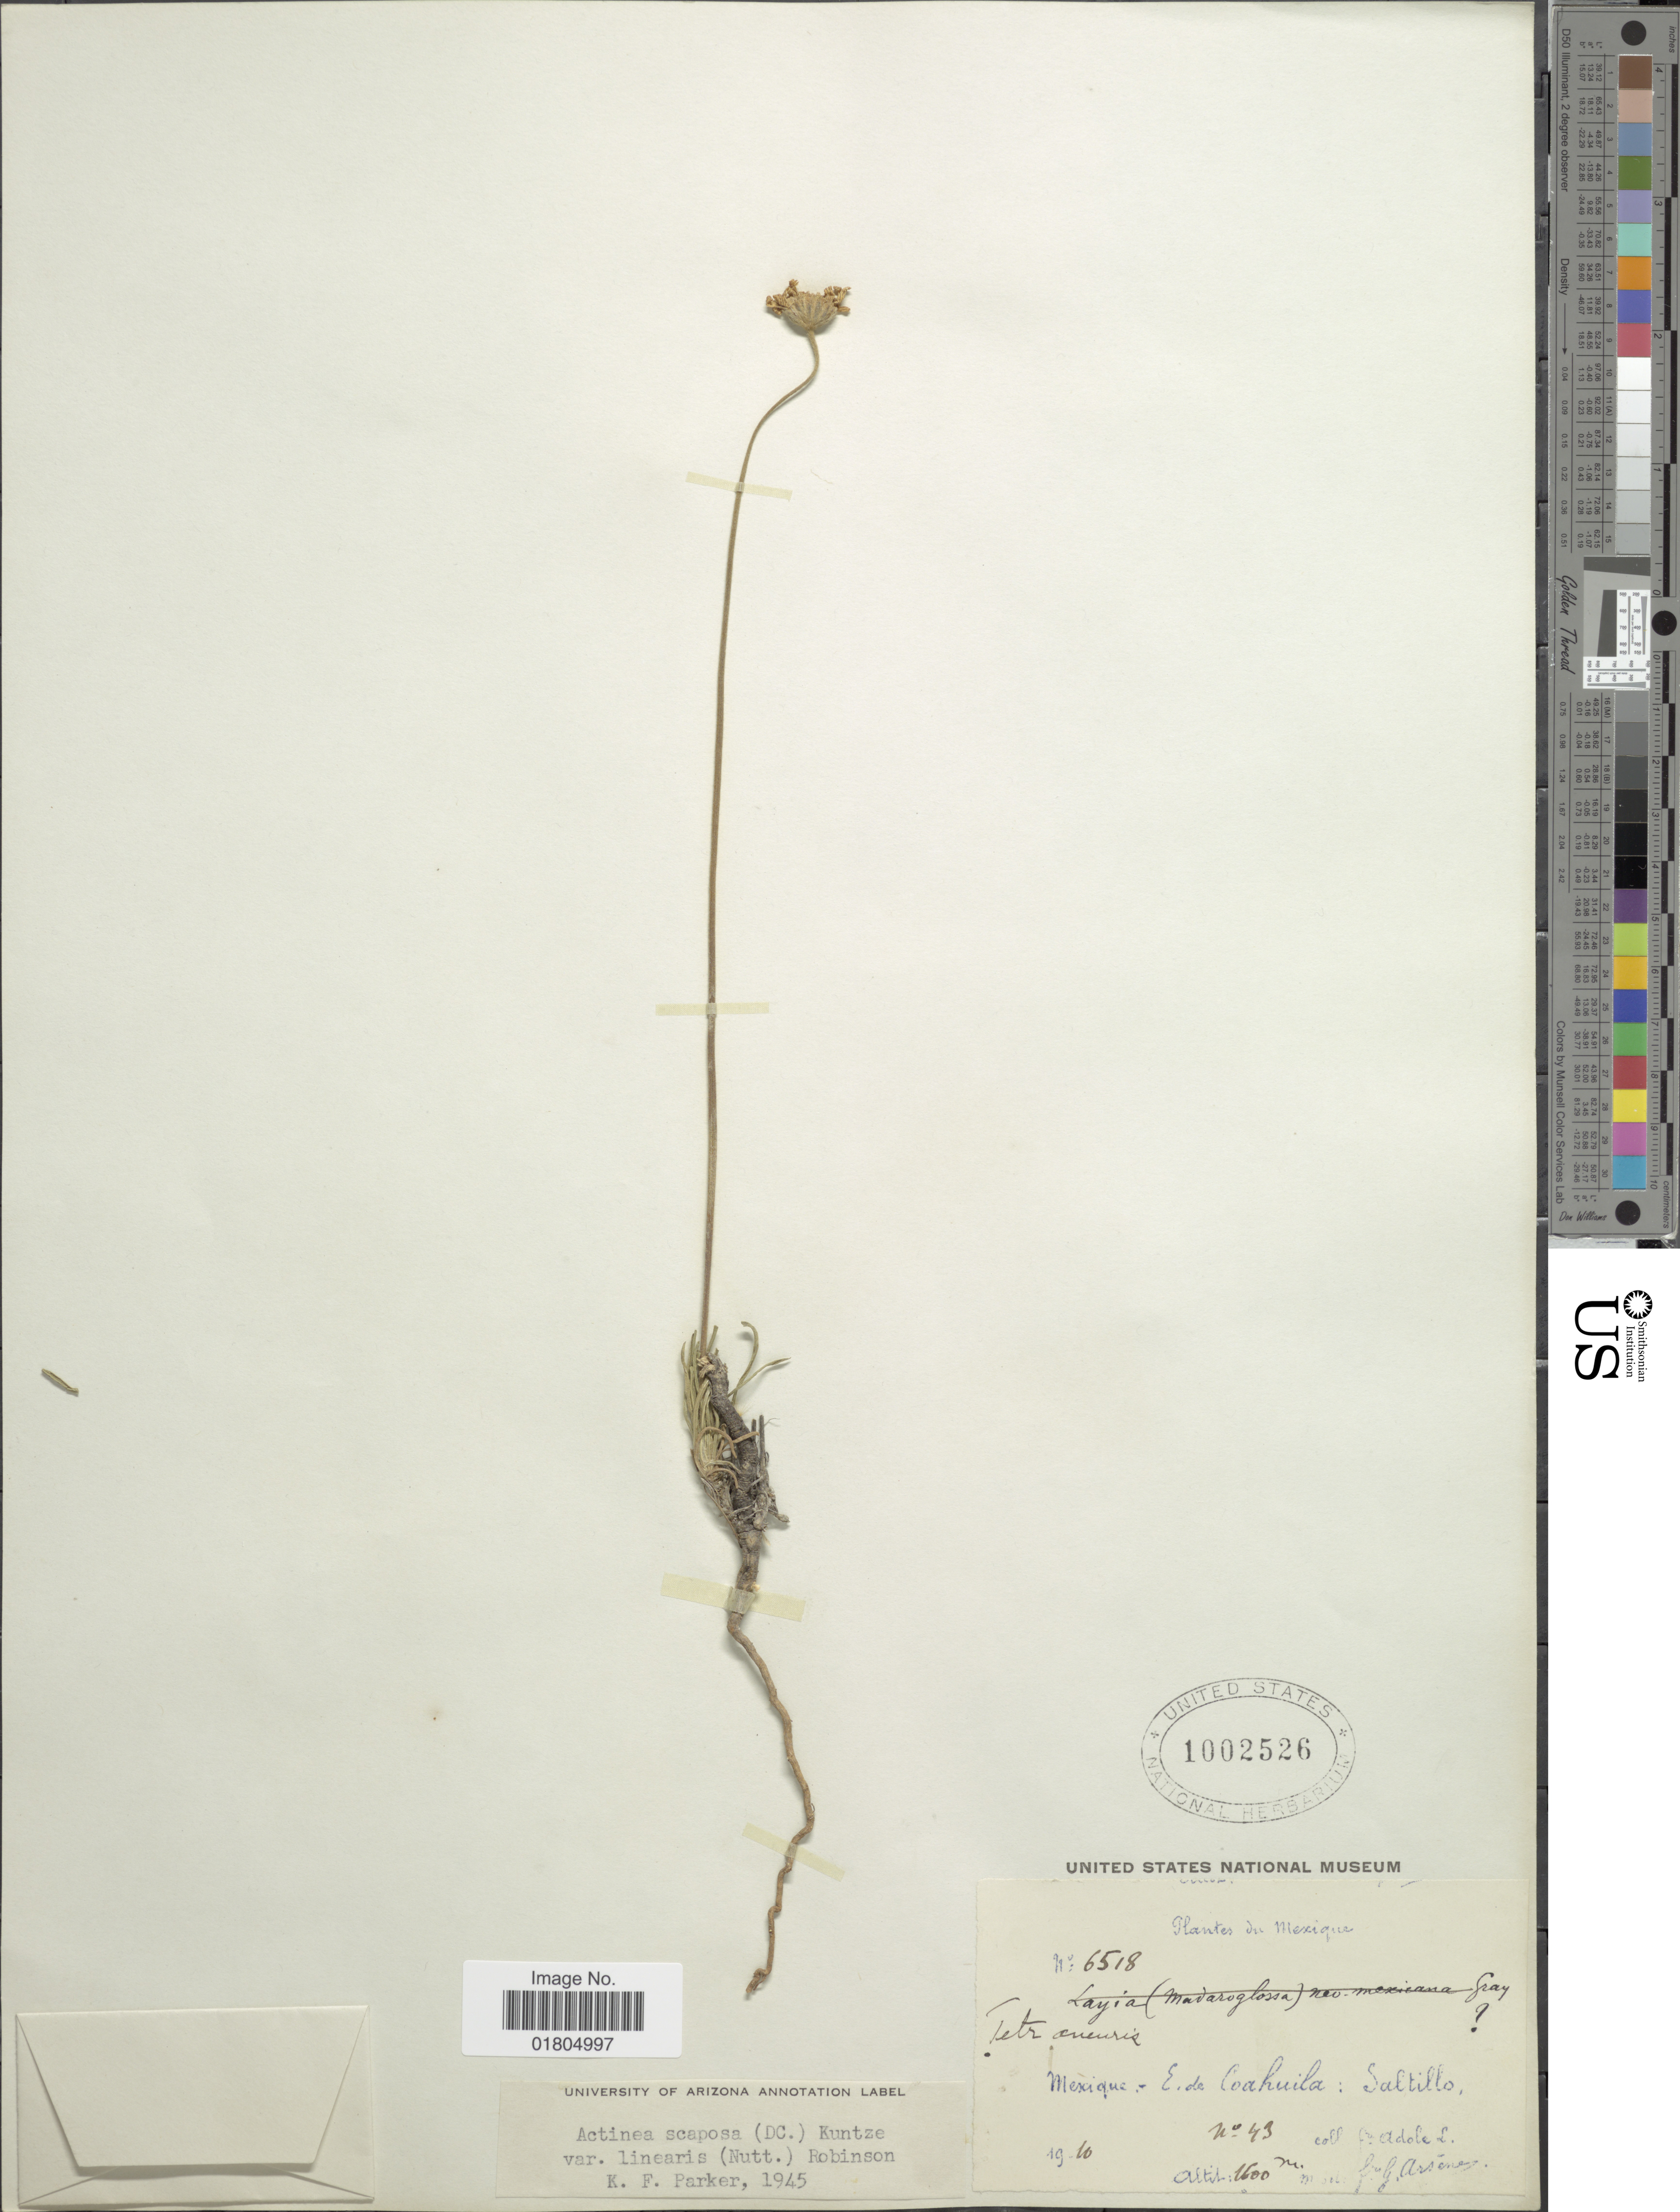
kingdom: Plantae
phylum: Tracheophyta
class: Magnoliopsida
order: Asterales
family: Asteraceae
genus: Hymenoxys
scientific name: Hymenoxys scaposa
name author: (DC.) K.F. Parker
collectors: Bro. Adole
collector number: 6518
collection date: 1910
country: Mexico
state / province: Coahuila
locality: Mexique, E. de Coahuila, Saltillo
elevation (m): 1600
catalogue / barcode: US 1002526